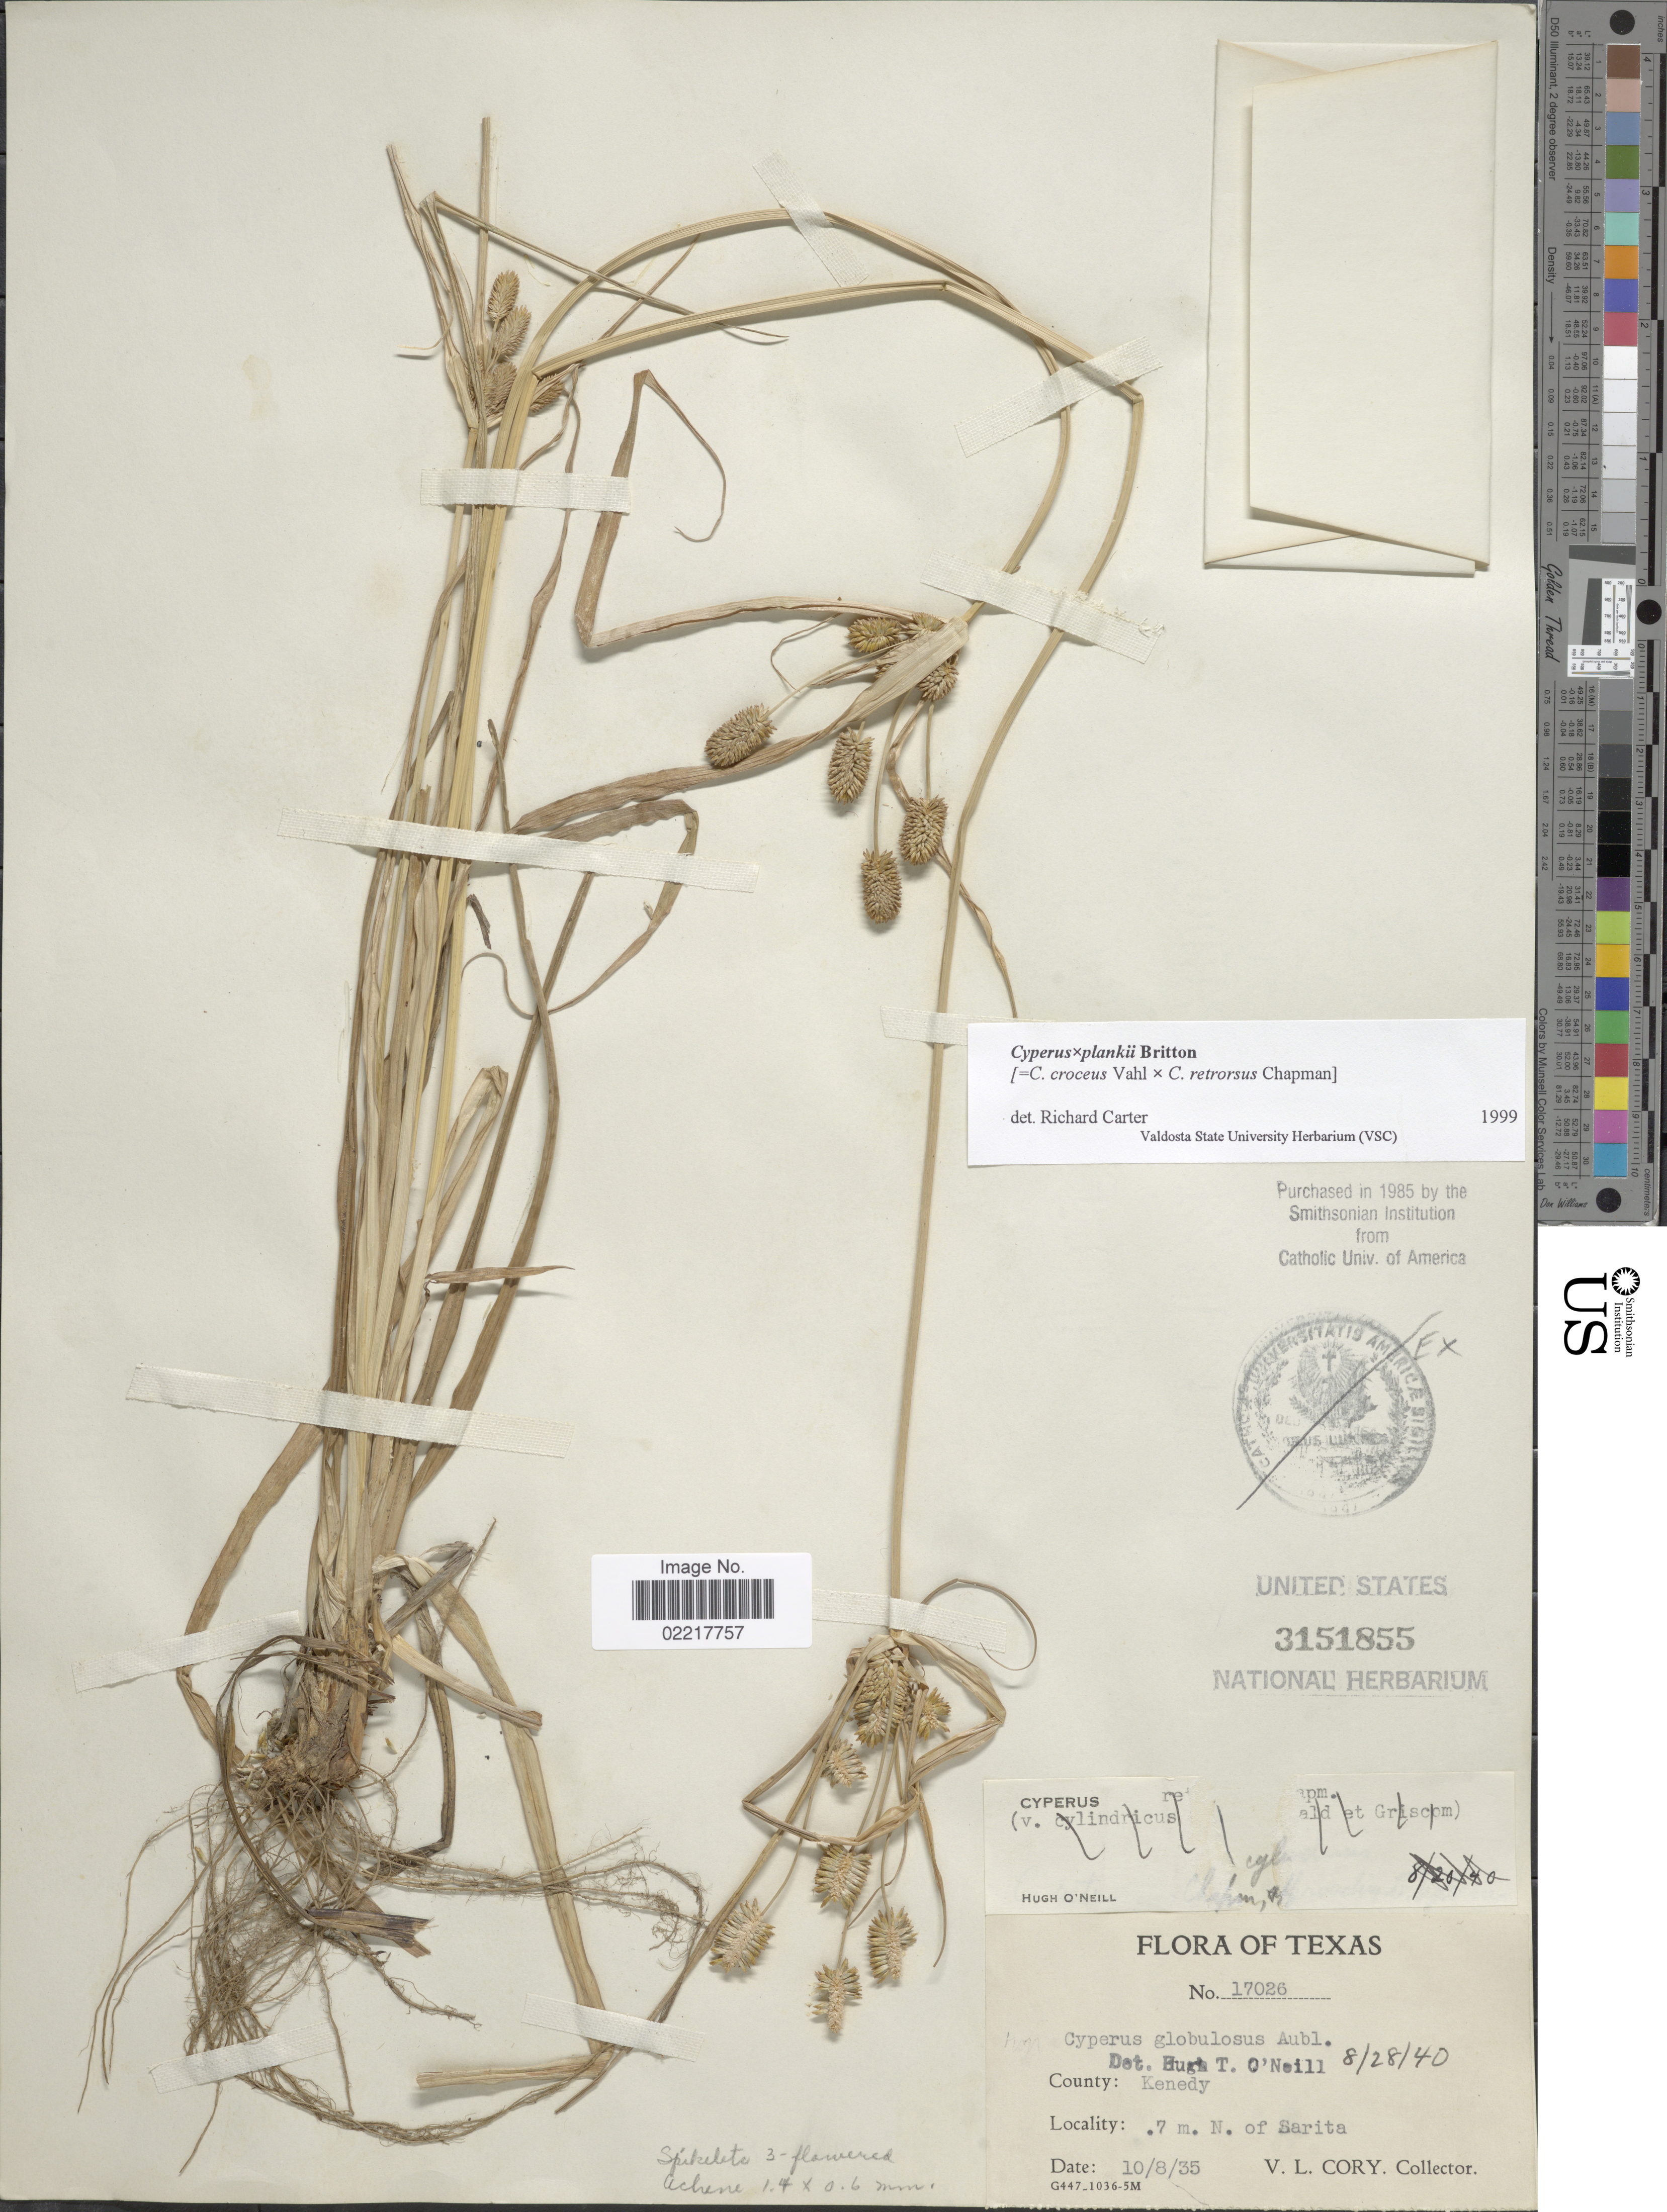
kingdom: Plantae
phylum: Tracheophyta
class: Liliopsida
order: Poales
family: Cyperaceae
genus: Cyperus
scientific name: Cyperus x plankii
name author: Britton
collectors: V. Cory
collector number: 17026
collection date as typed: Transcribed d/m/y: 8/10/35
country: United States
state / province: Texas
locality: County: Kenedy. 7 m. N. of Sarita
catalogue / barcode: US 3151855